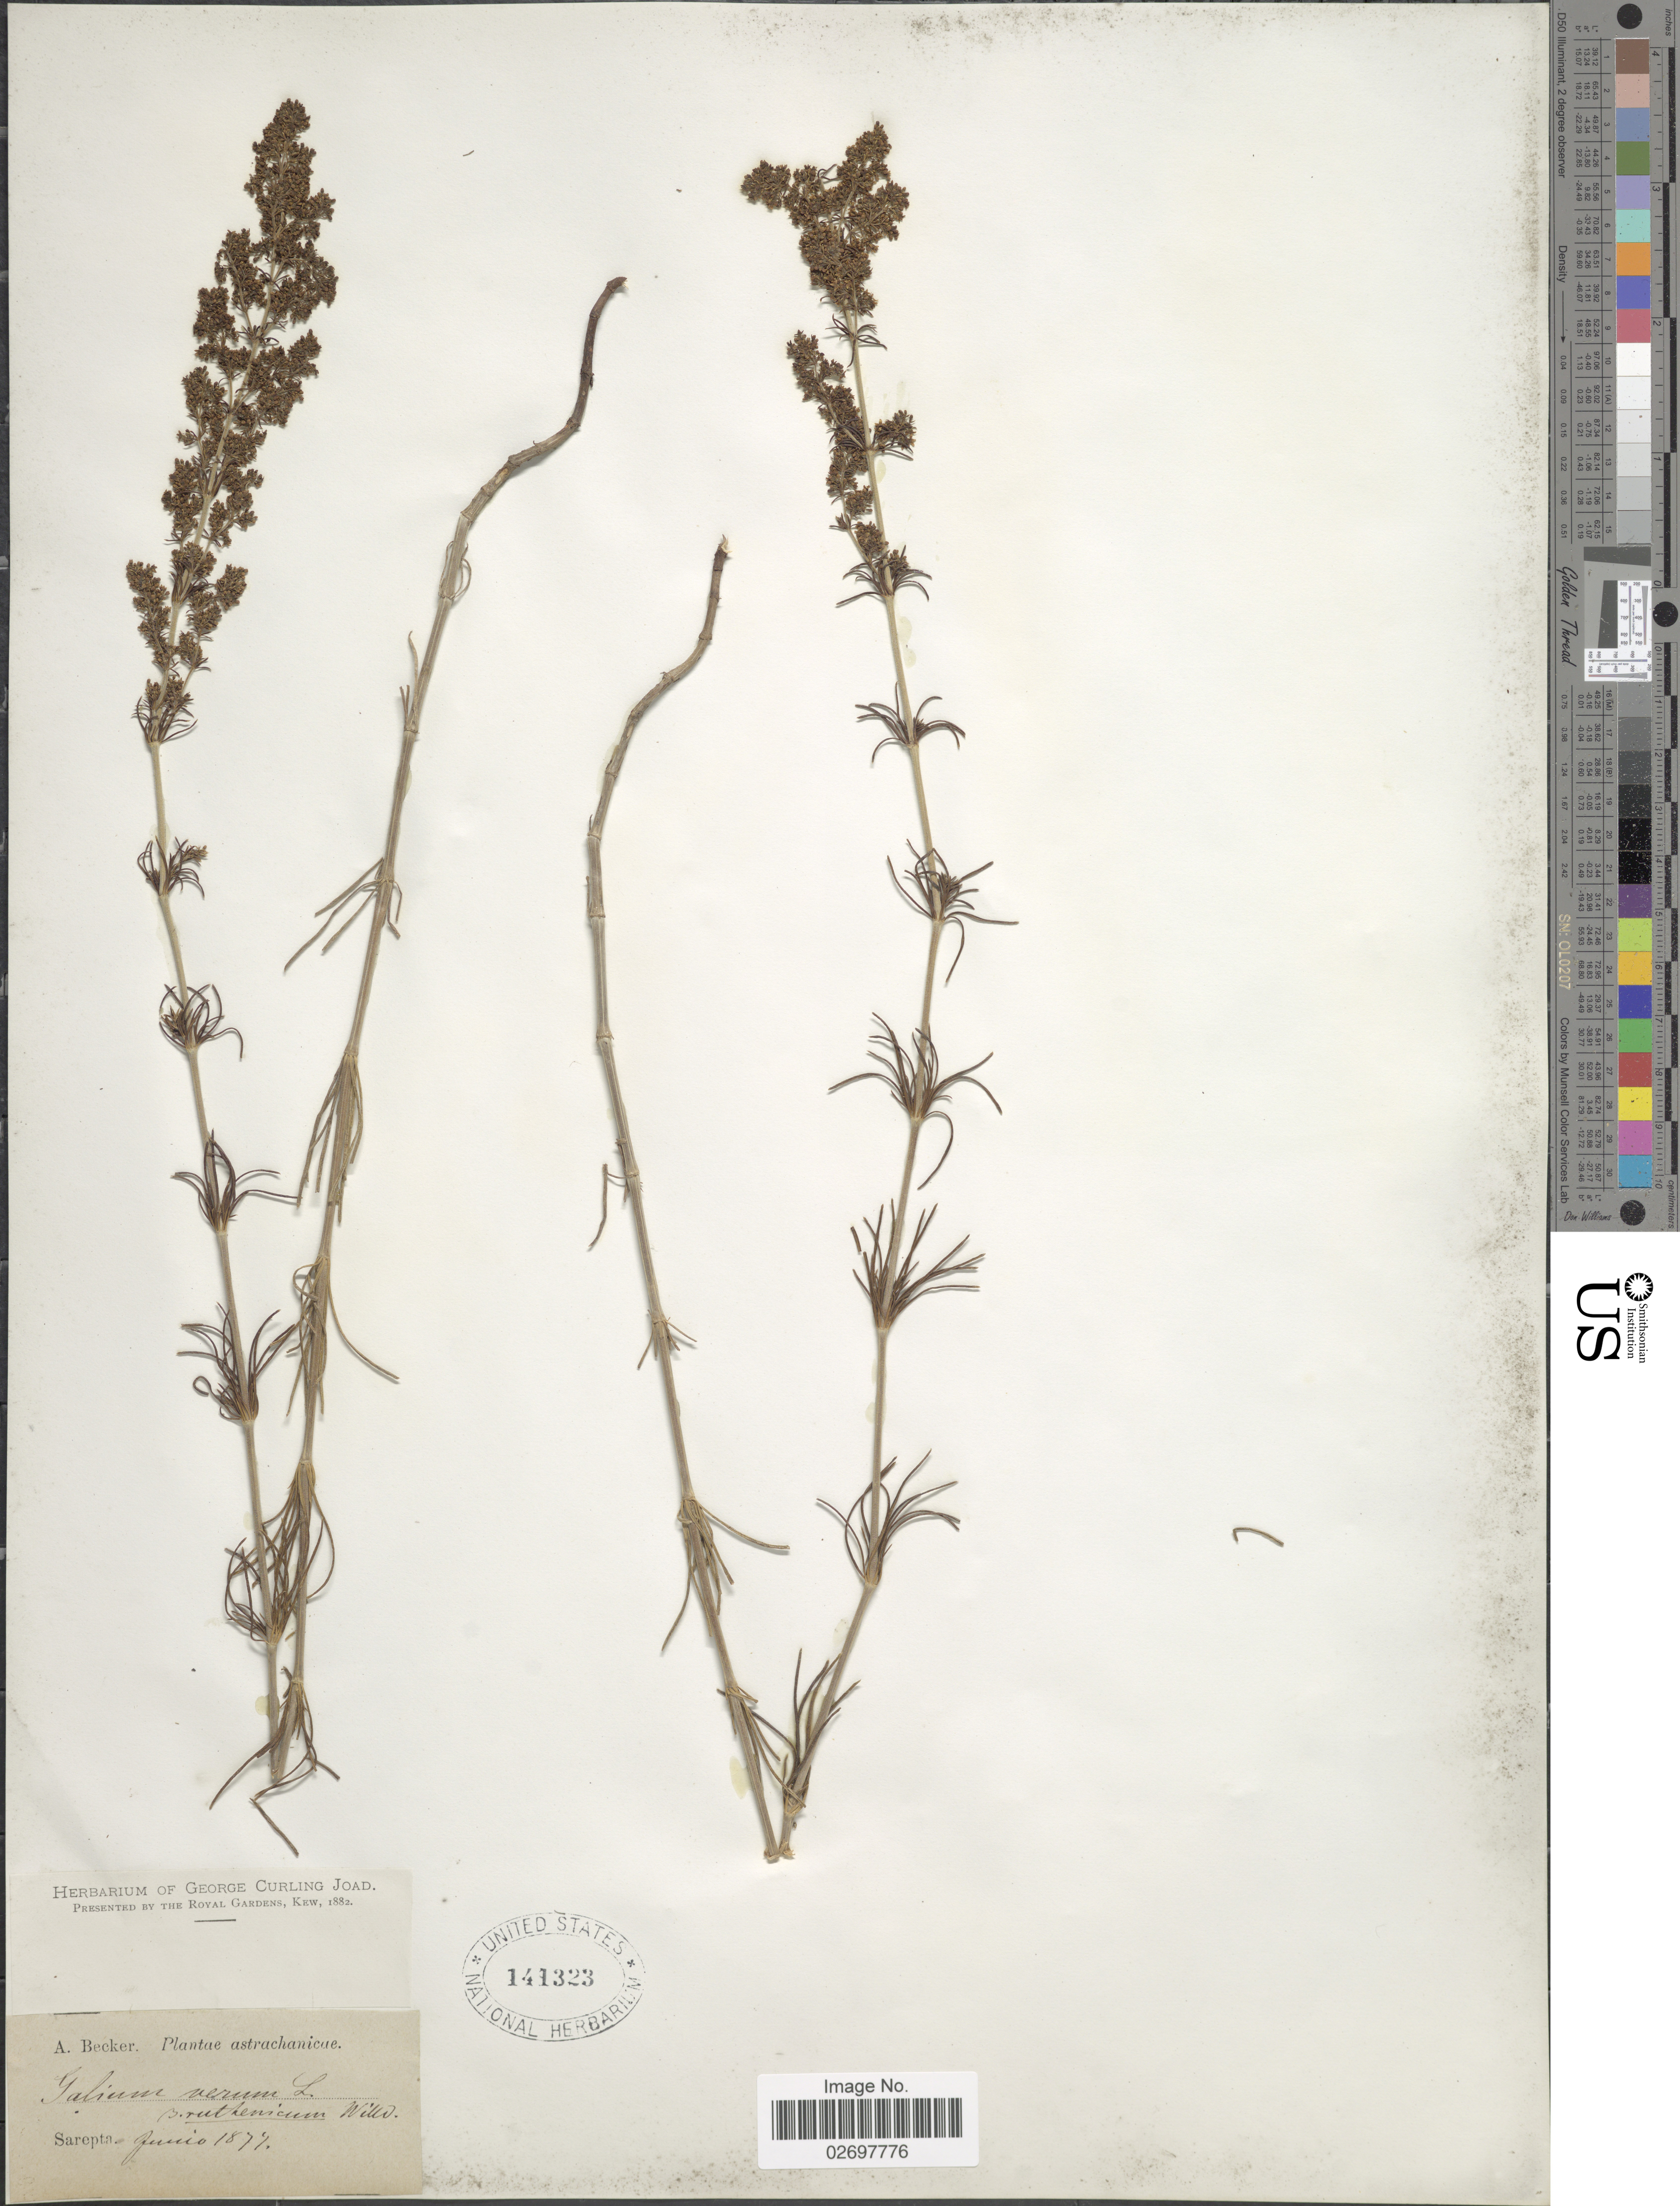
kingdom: Plantae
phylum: Tracheophyta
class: Magnoliopsida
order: Gentianales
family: Rubiaceae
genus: Galium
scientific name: Galium verum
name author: L.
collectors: A. Becker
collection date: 1877-06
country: Russian Federation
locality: Sarepta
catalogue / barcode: US 141323